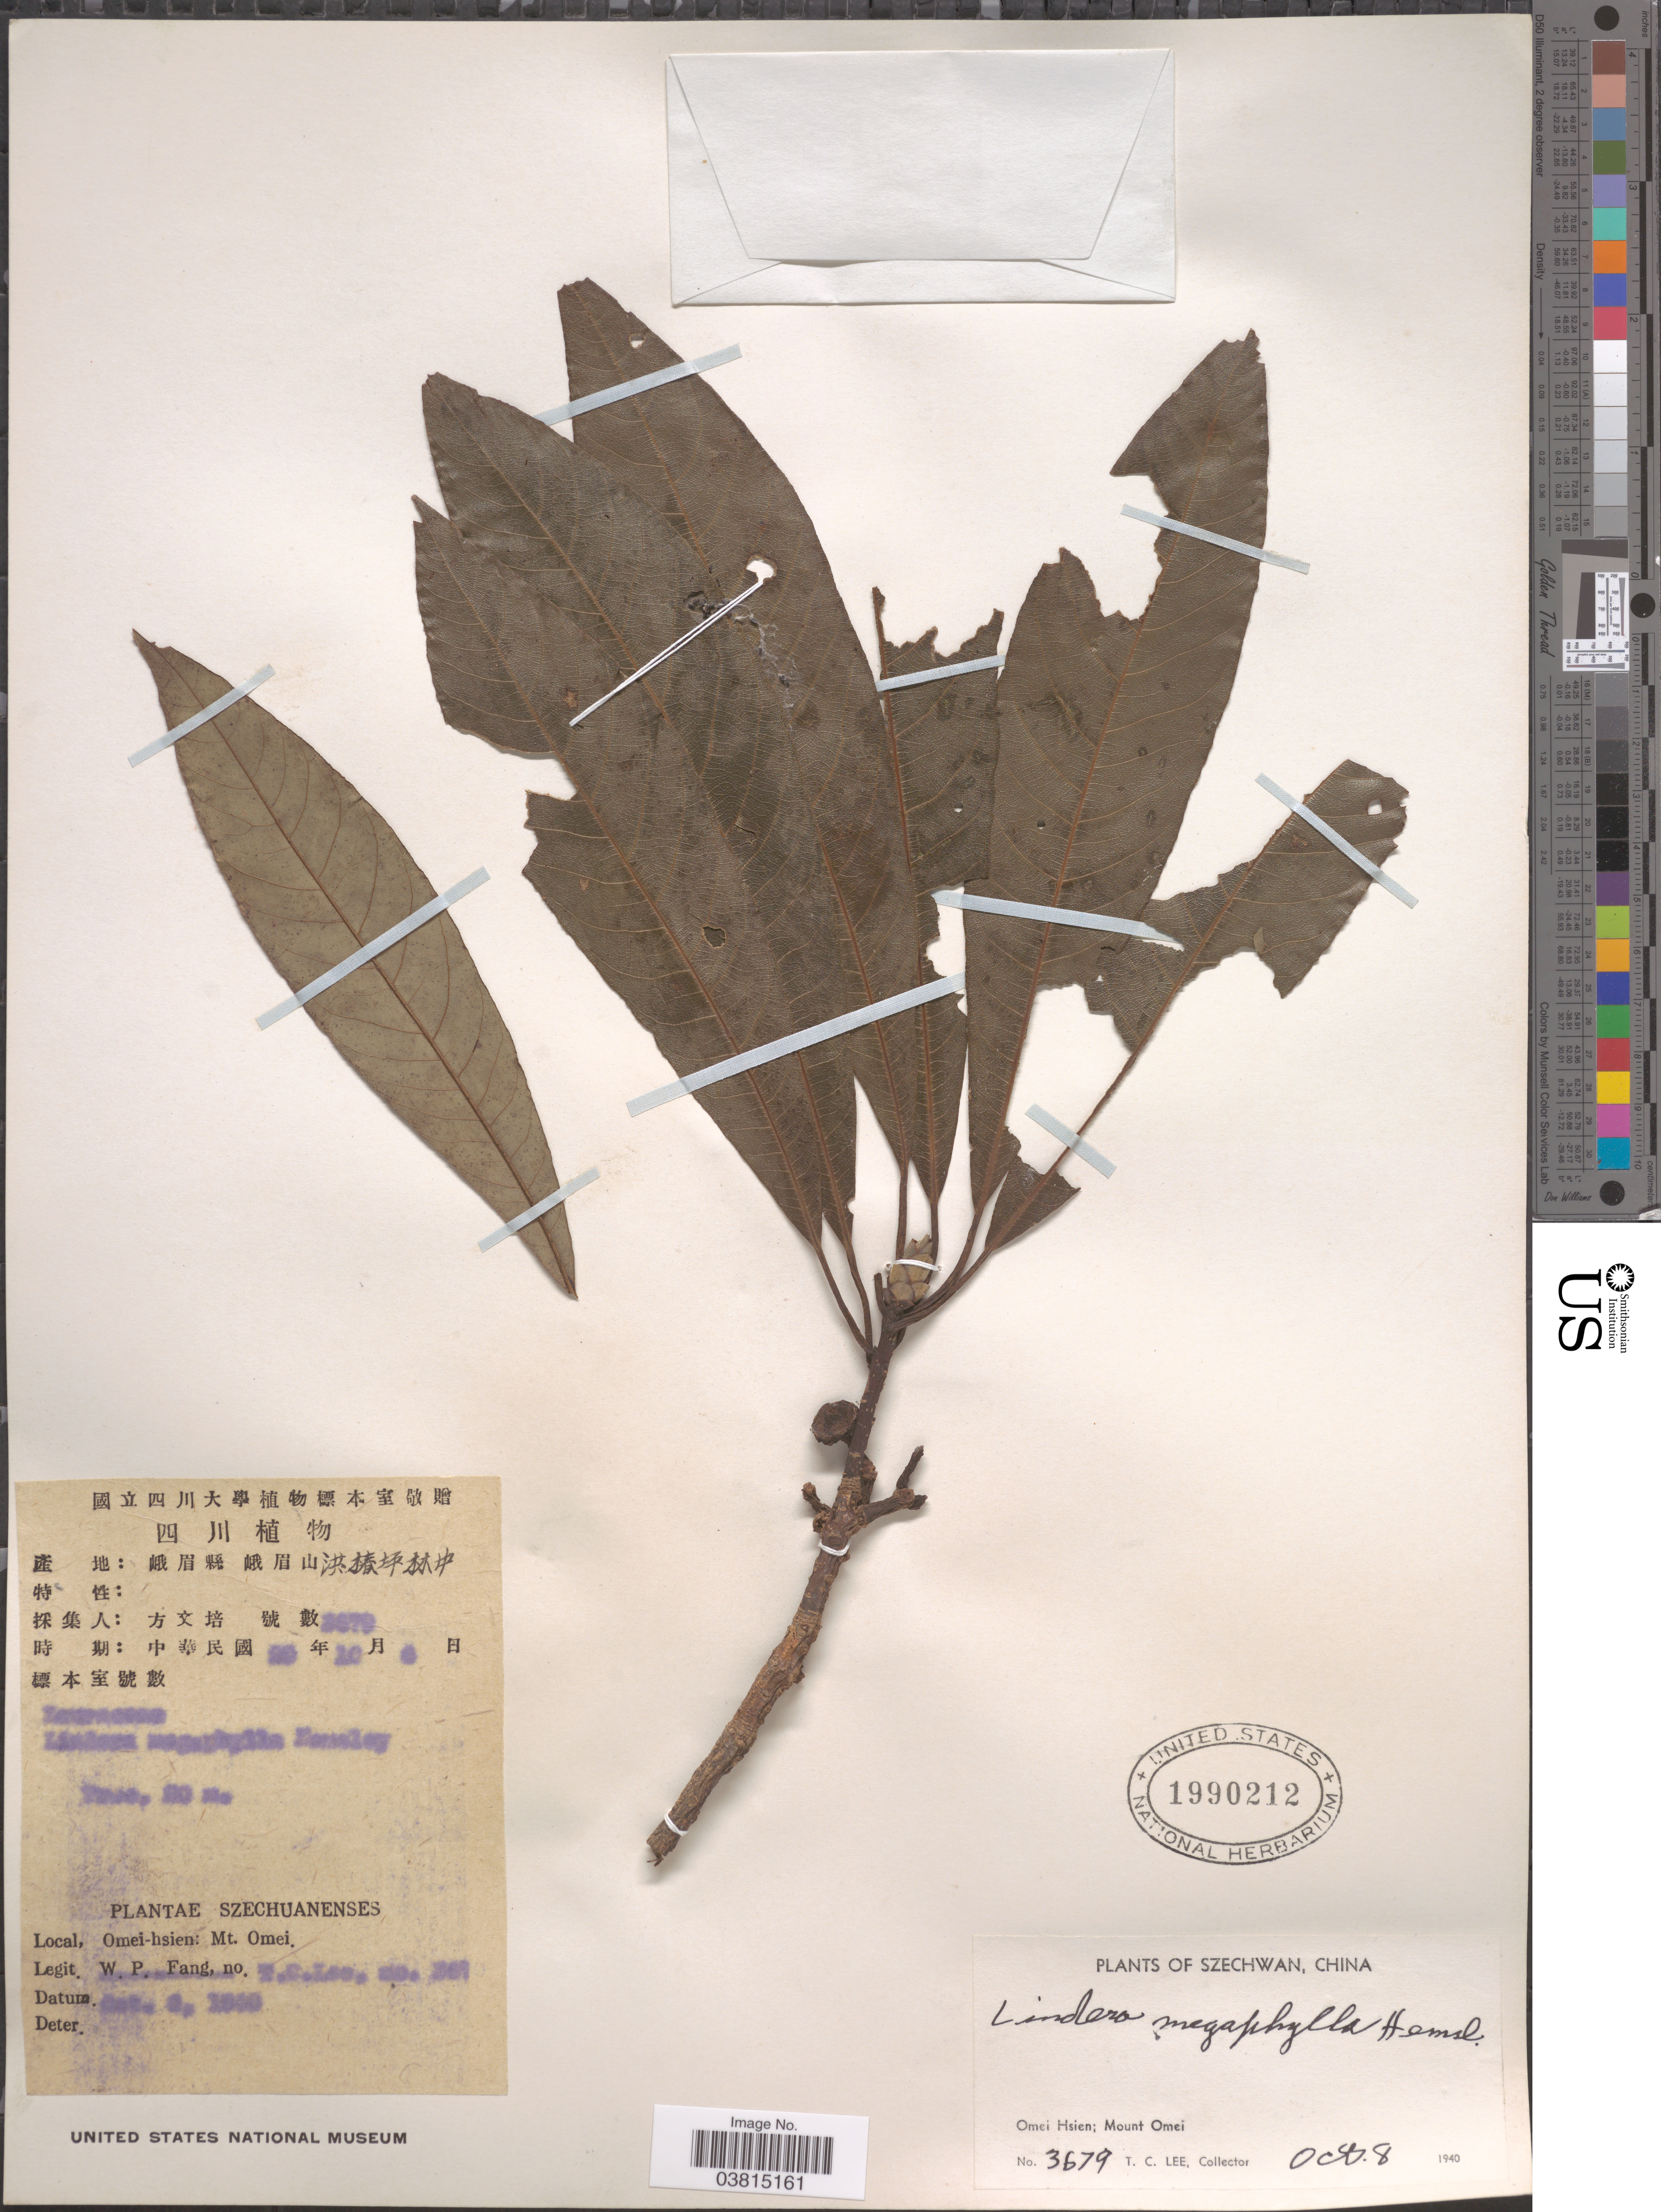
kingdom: Plantae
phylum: Tracheophyta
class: Magnoliopsida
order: Laurales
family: Lauraceae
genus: Lindera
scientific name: Lindera megaphylla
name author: Hemsl.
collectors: T. Lee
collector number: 3979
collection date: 1940-10-08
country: China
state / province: Sichuan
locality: Szechwan. Omei Hsien; Mount Omei.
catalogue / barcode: US 1990212